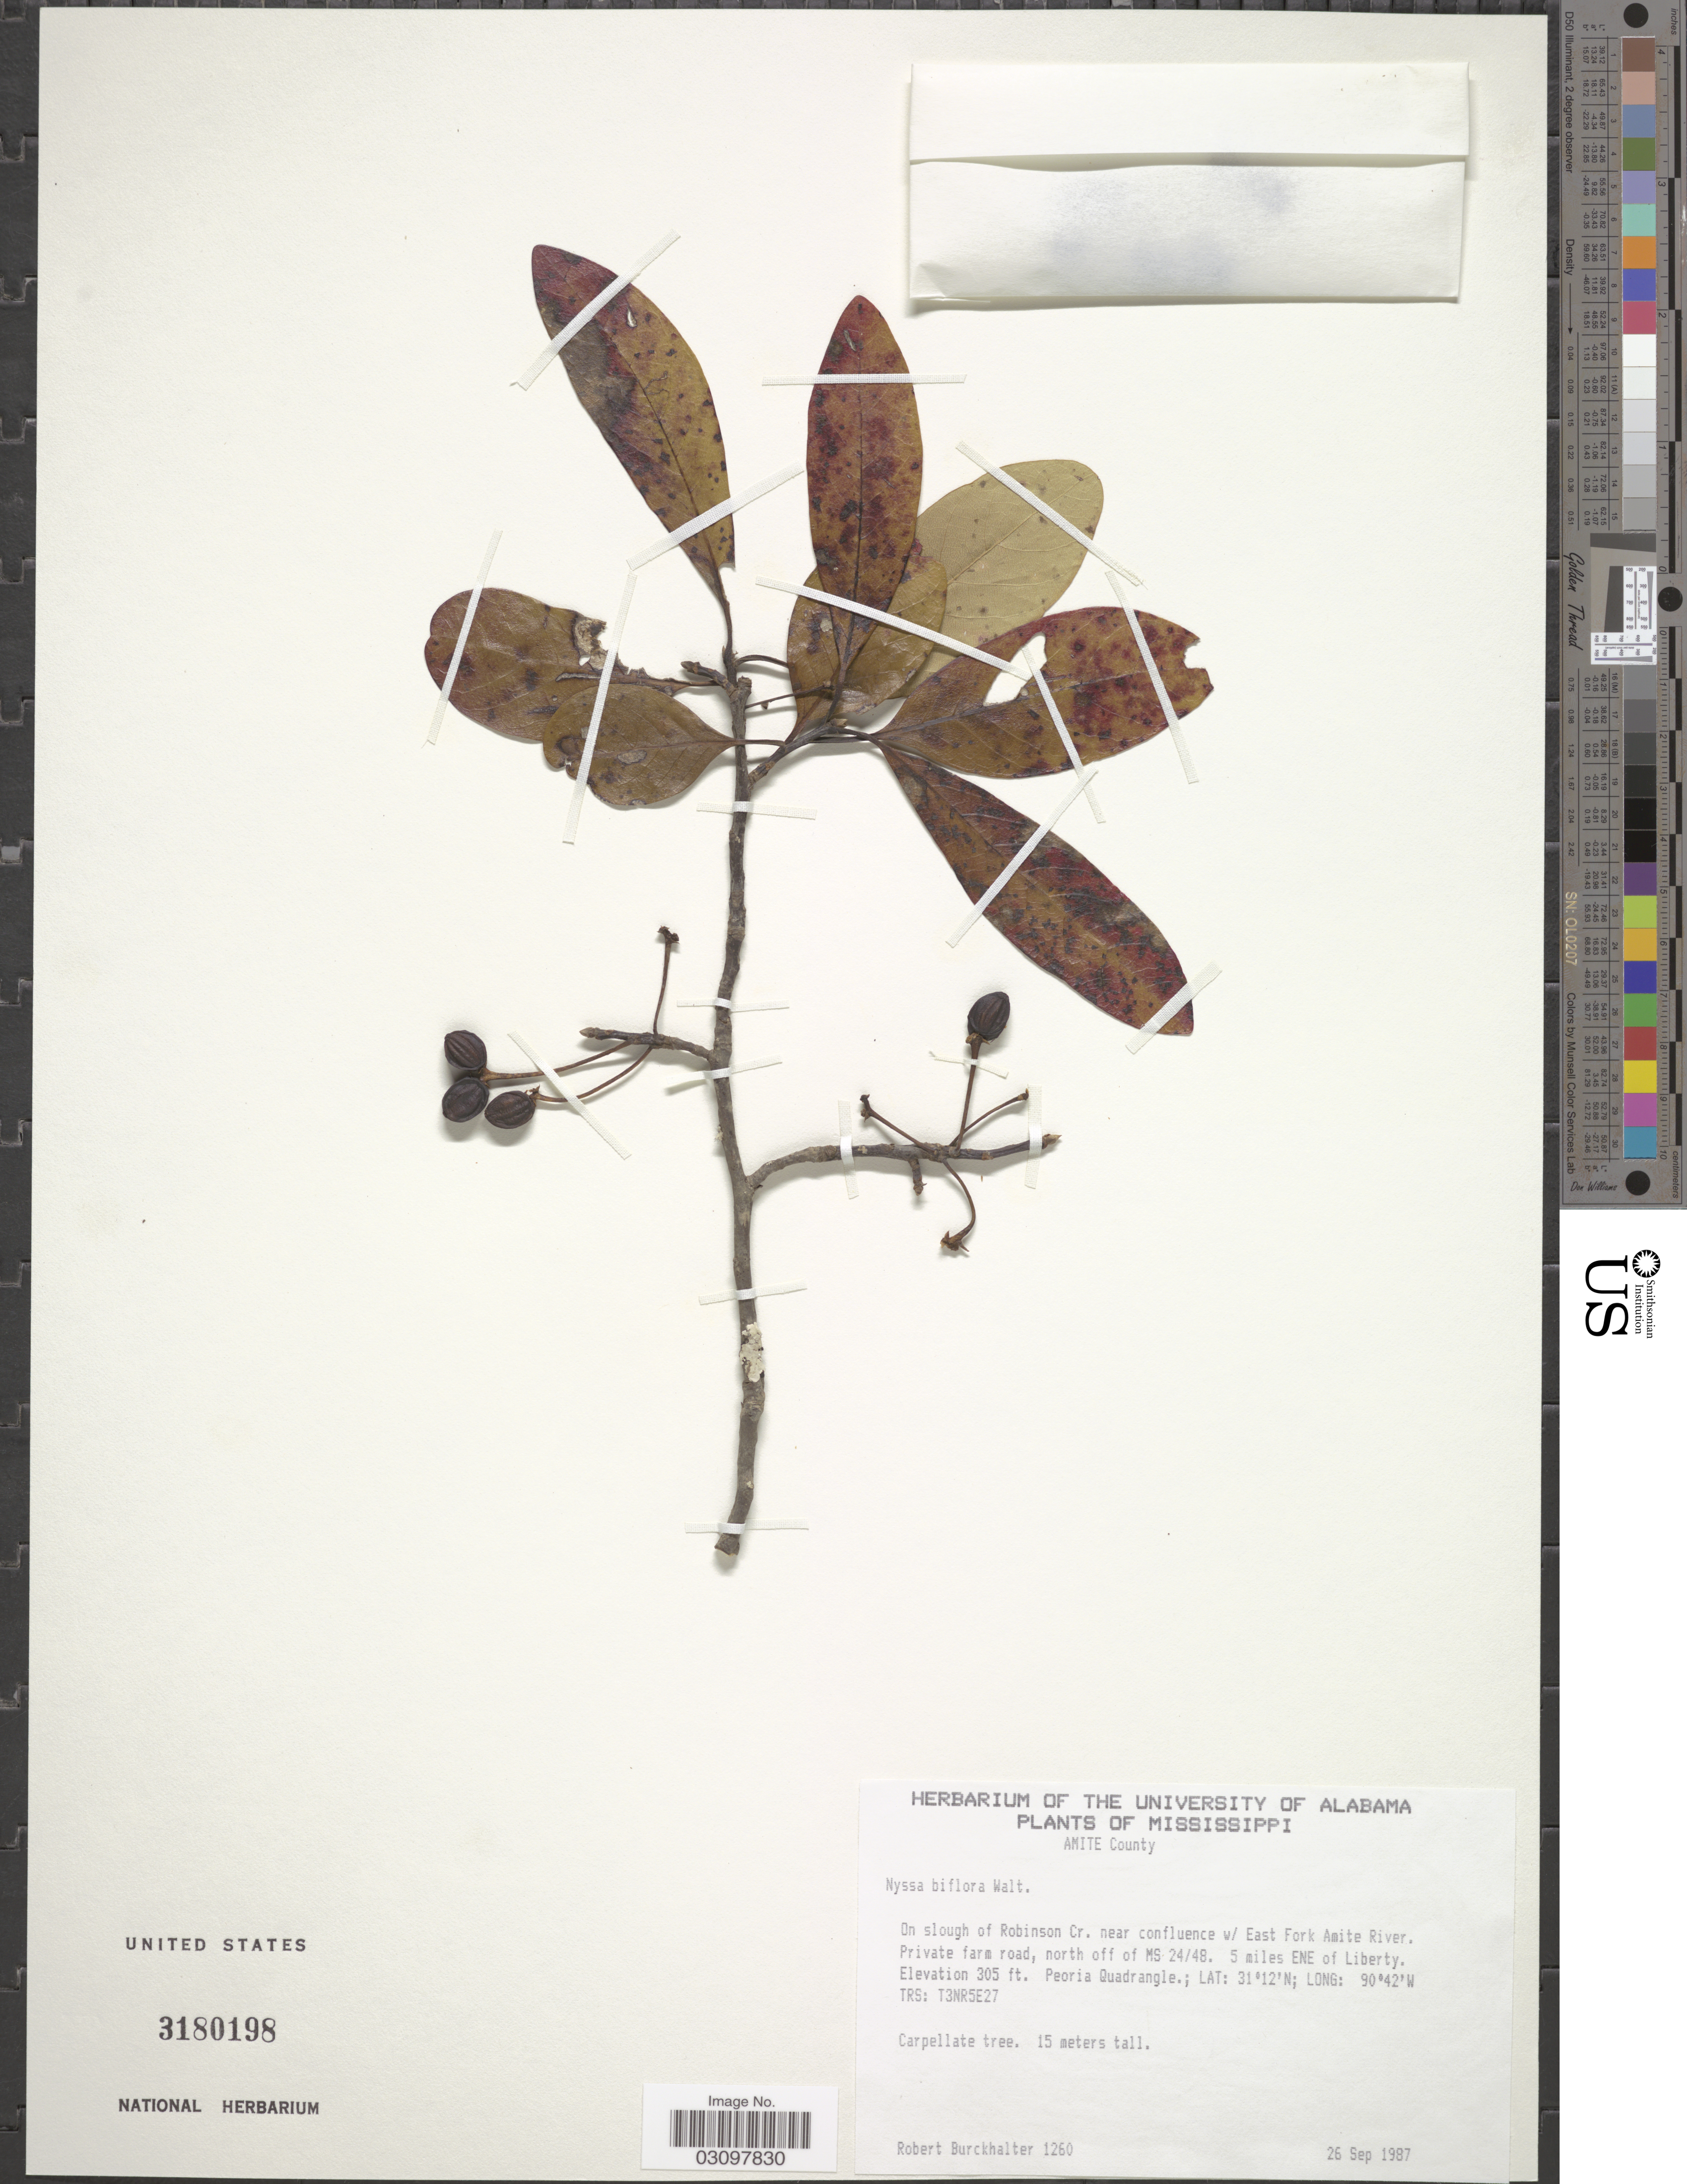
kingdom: Plantae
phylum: Tracheophyta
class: Magnoliopsida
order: Cornales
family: Nyssaceae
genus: Nyssa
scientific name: Nyssa biflora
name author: Walter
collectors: R. Burckhalter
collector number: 1260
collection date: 1987-09-26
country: United States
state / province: Mississippi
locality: Amite County. On slough of Robinson Cr. near confluence w/East Fork Amite River. Private farm road, north off of MS 24/48. 5 miles ENE of Liberty. Peoria Quadrangle. TRS: T3NR5E27.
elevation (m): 93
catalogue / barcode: US 3180198